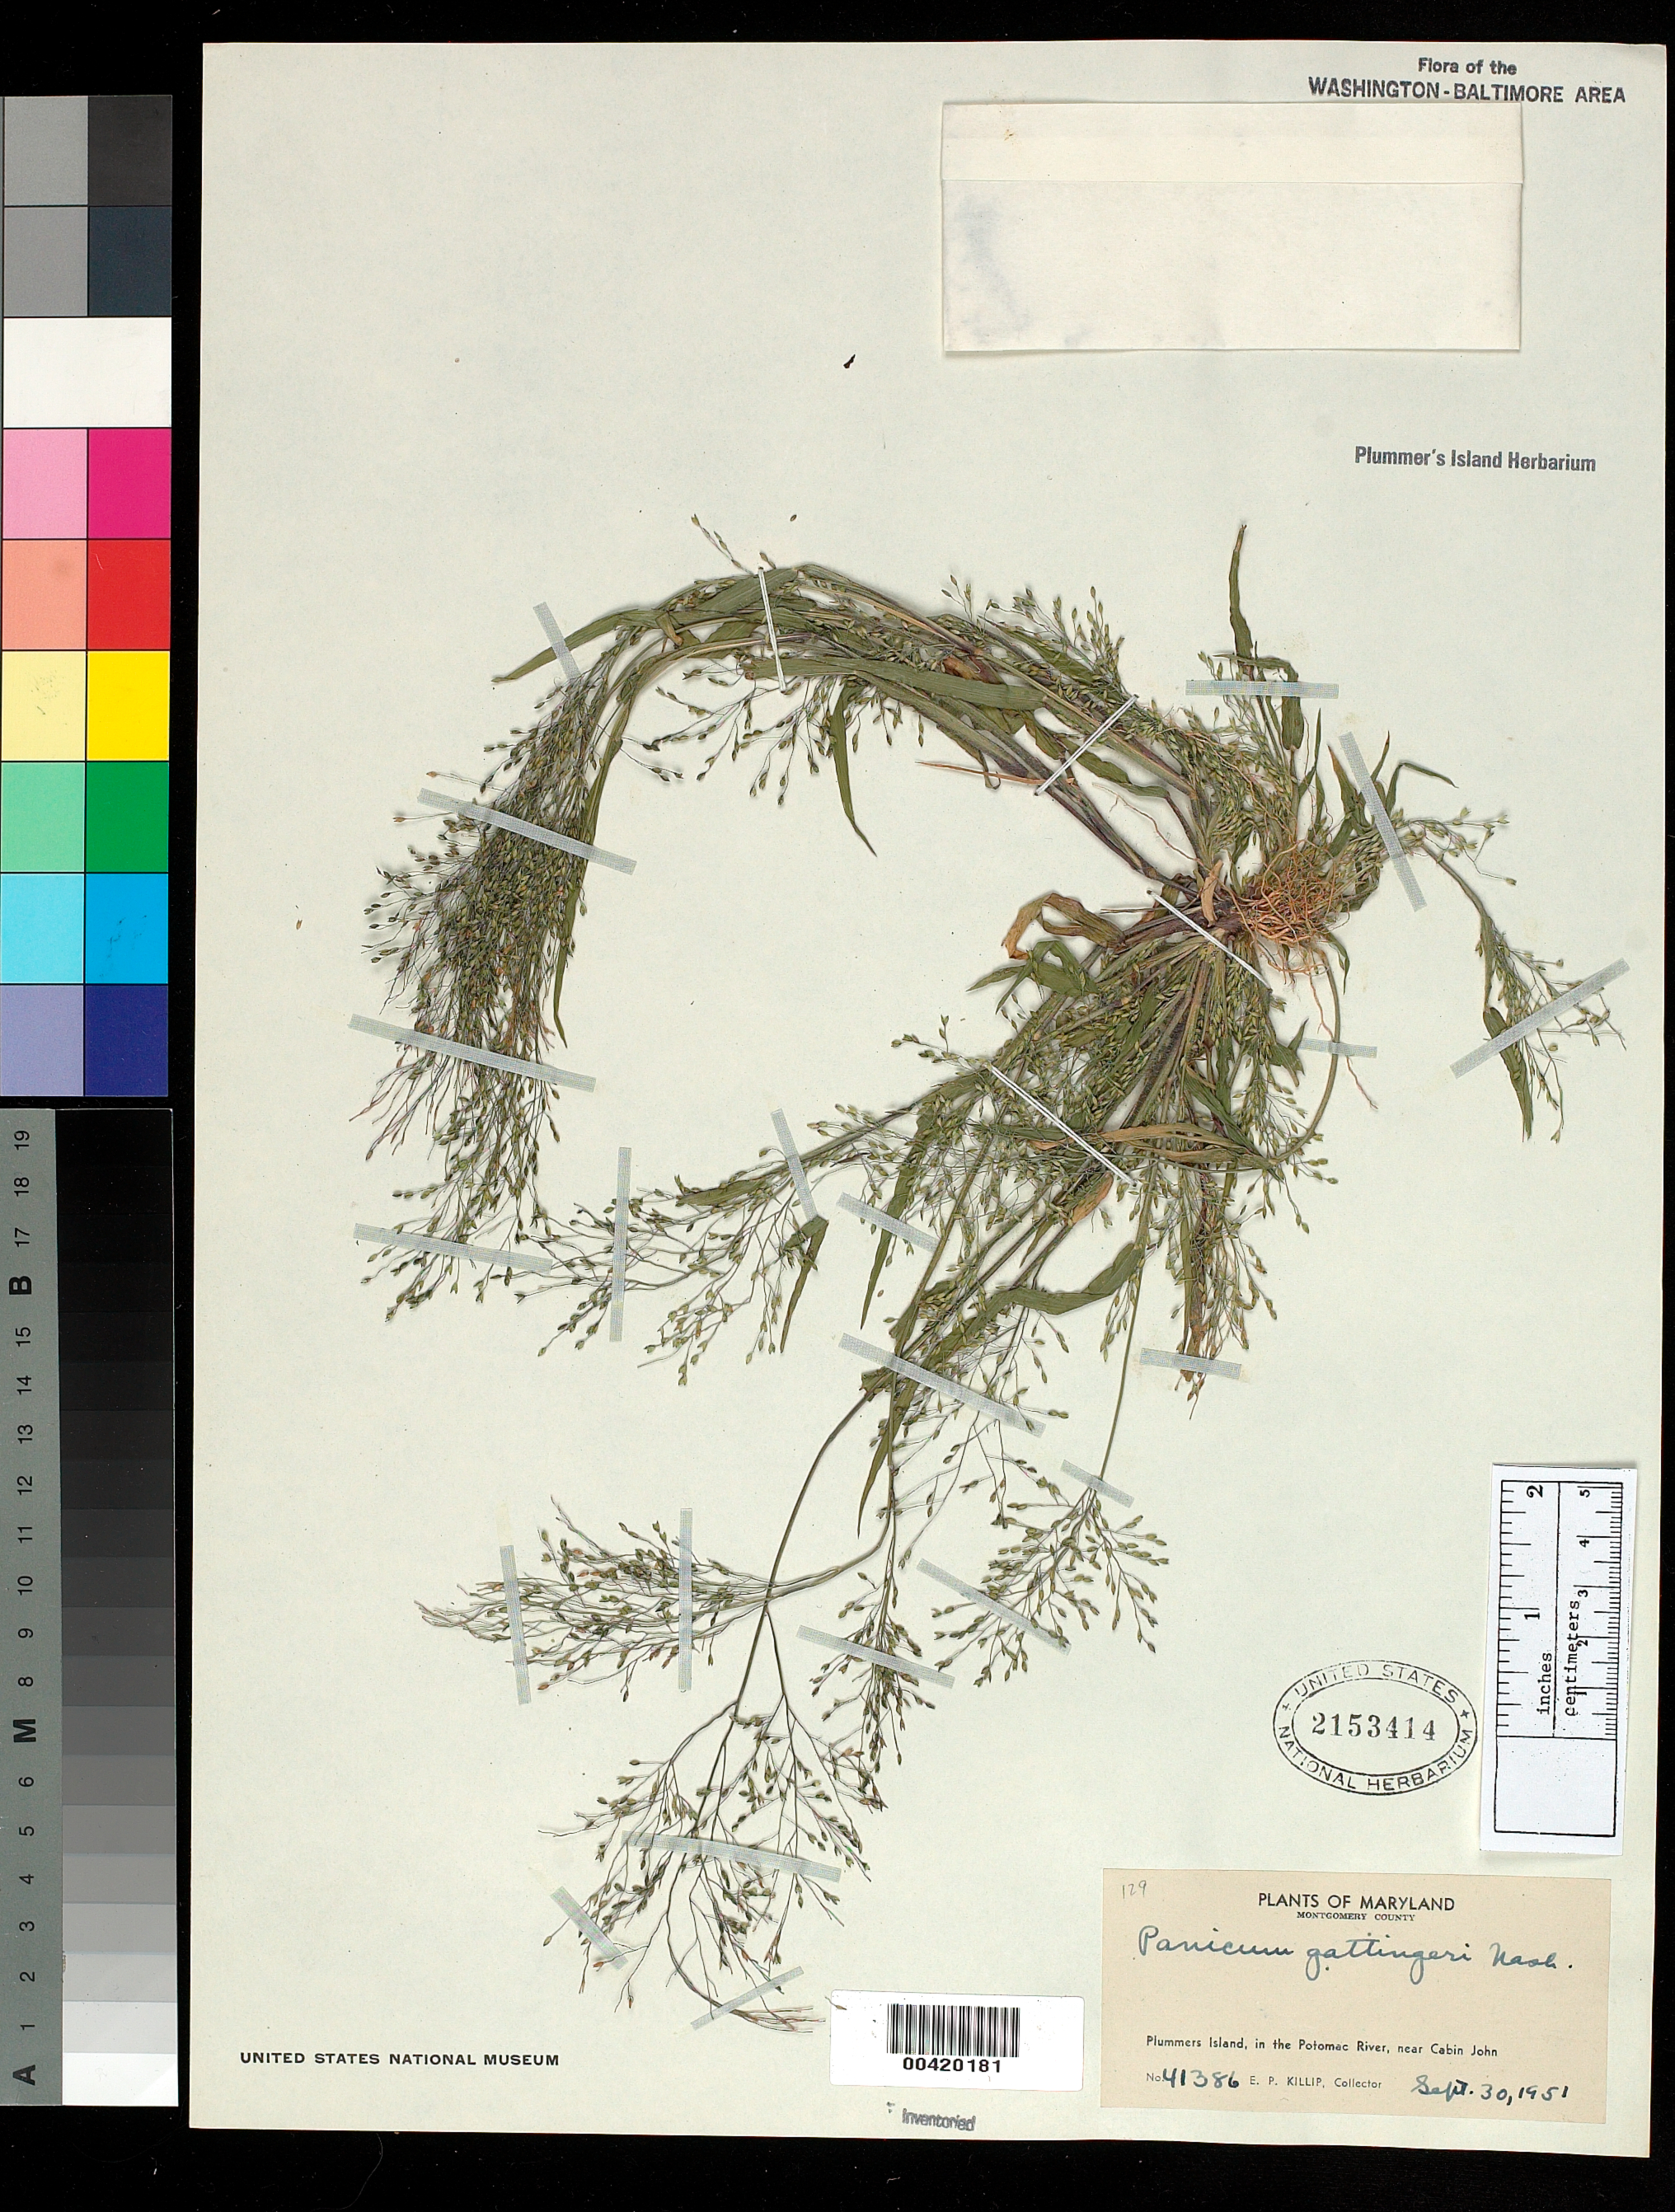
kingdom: Plantae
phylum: Tracheophyta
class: Liliopsida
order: Poales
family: Poaceae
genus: Panicum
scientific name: Panicum philadelphicum var. gattingeri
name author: (Nash) Freckmann & Lelong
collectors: E. P. Killip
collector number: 41386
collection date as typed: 30 Sep 1951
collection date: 1951-09-30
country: United States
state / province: Maryland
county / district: Montgomery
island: Plummers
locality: Plummer's Island C. & O. Canal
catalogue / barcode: US 2153414